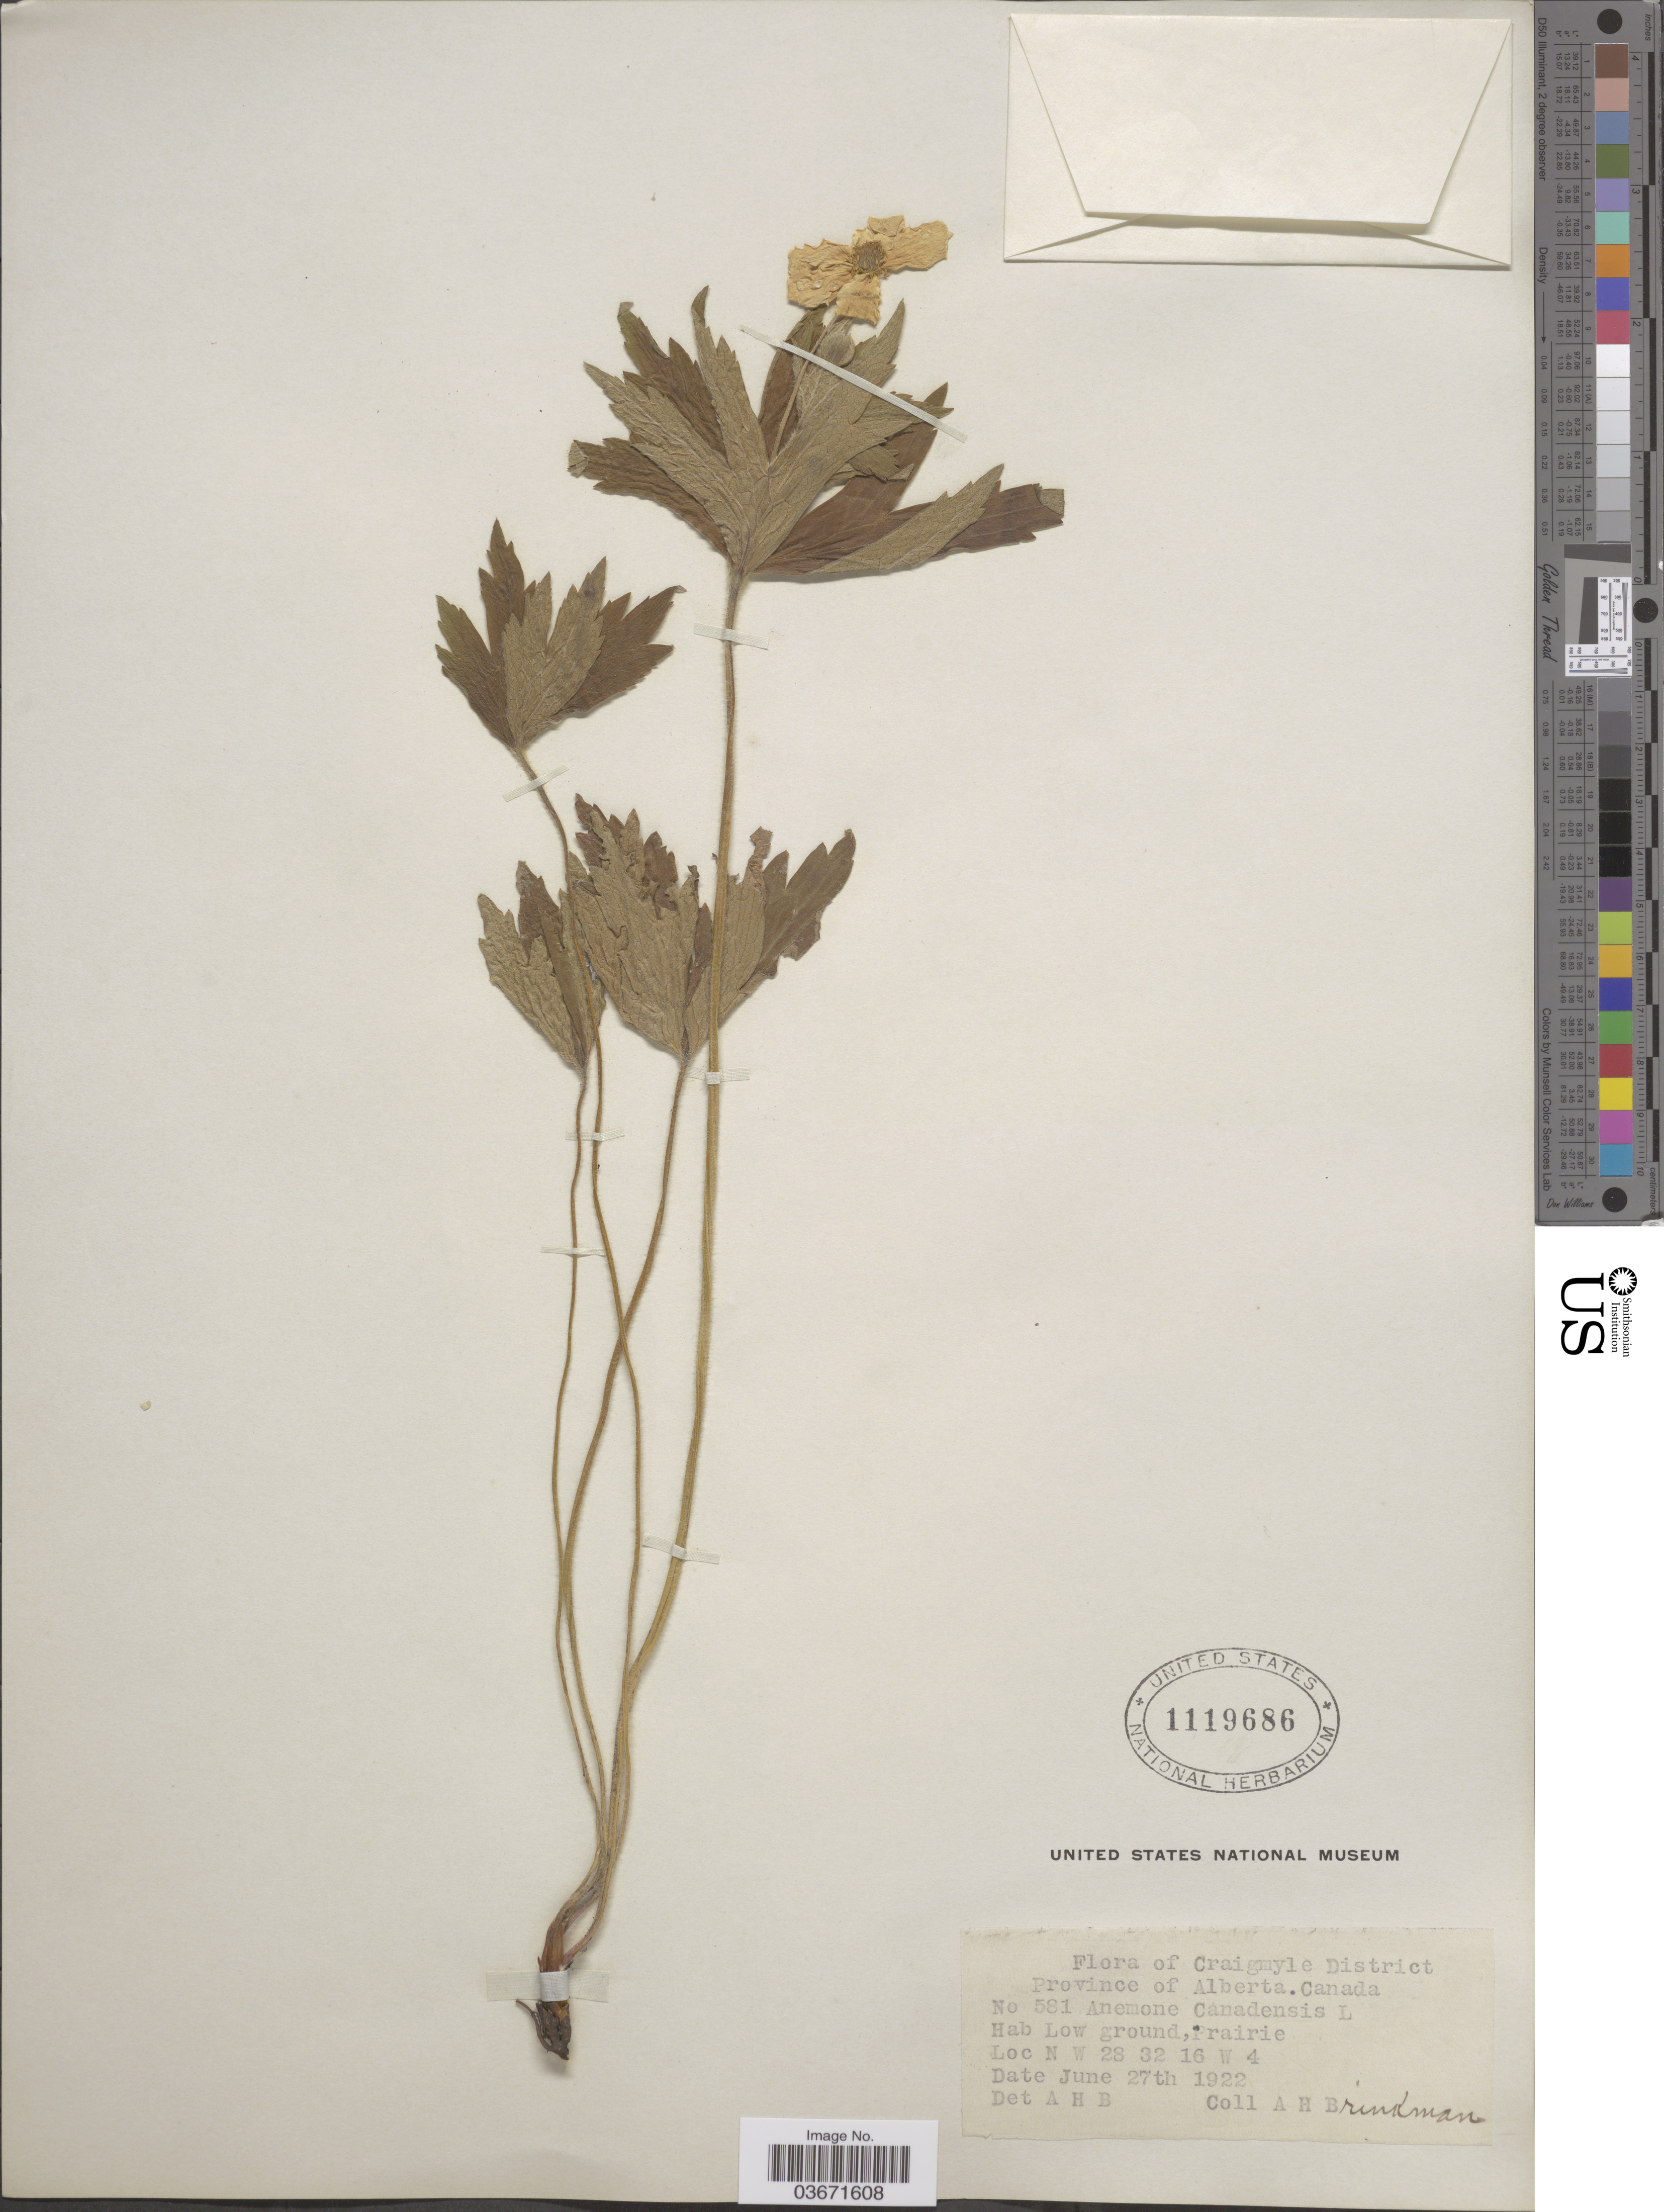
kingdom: Plantae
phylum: Tracheophyta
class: Magnoliopsida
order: Ranunculales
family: Ranunculaceae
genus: Anemone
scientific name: Anemone canadensis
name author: L.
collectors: A. Brinkman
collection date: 1922-06-27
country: Canada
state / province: Alberta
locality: Craigmyle District. Low ground, Prairie.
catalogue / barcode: US 1119686